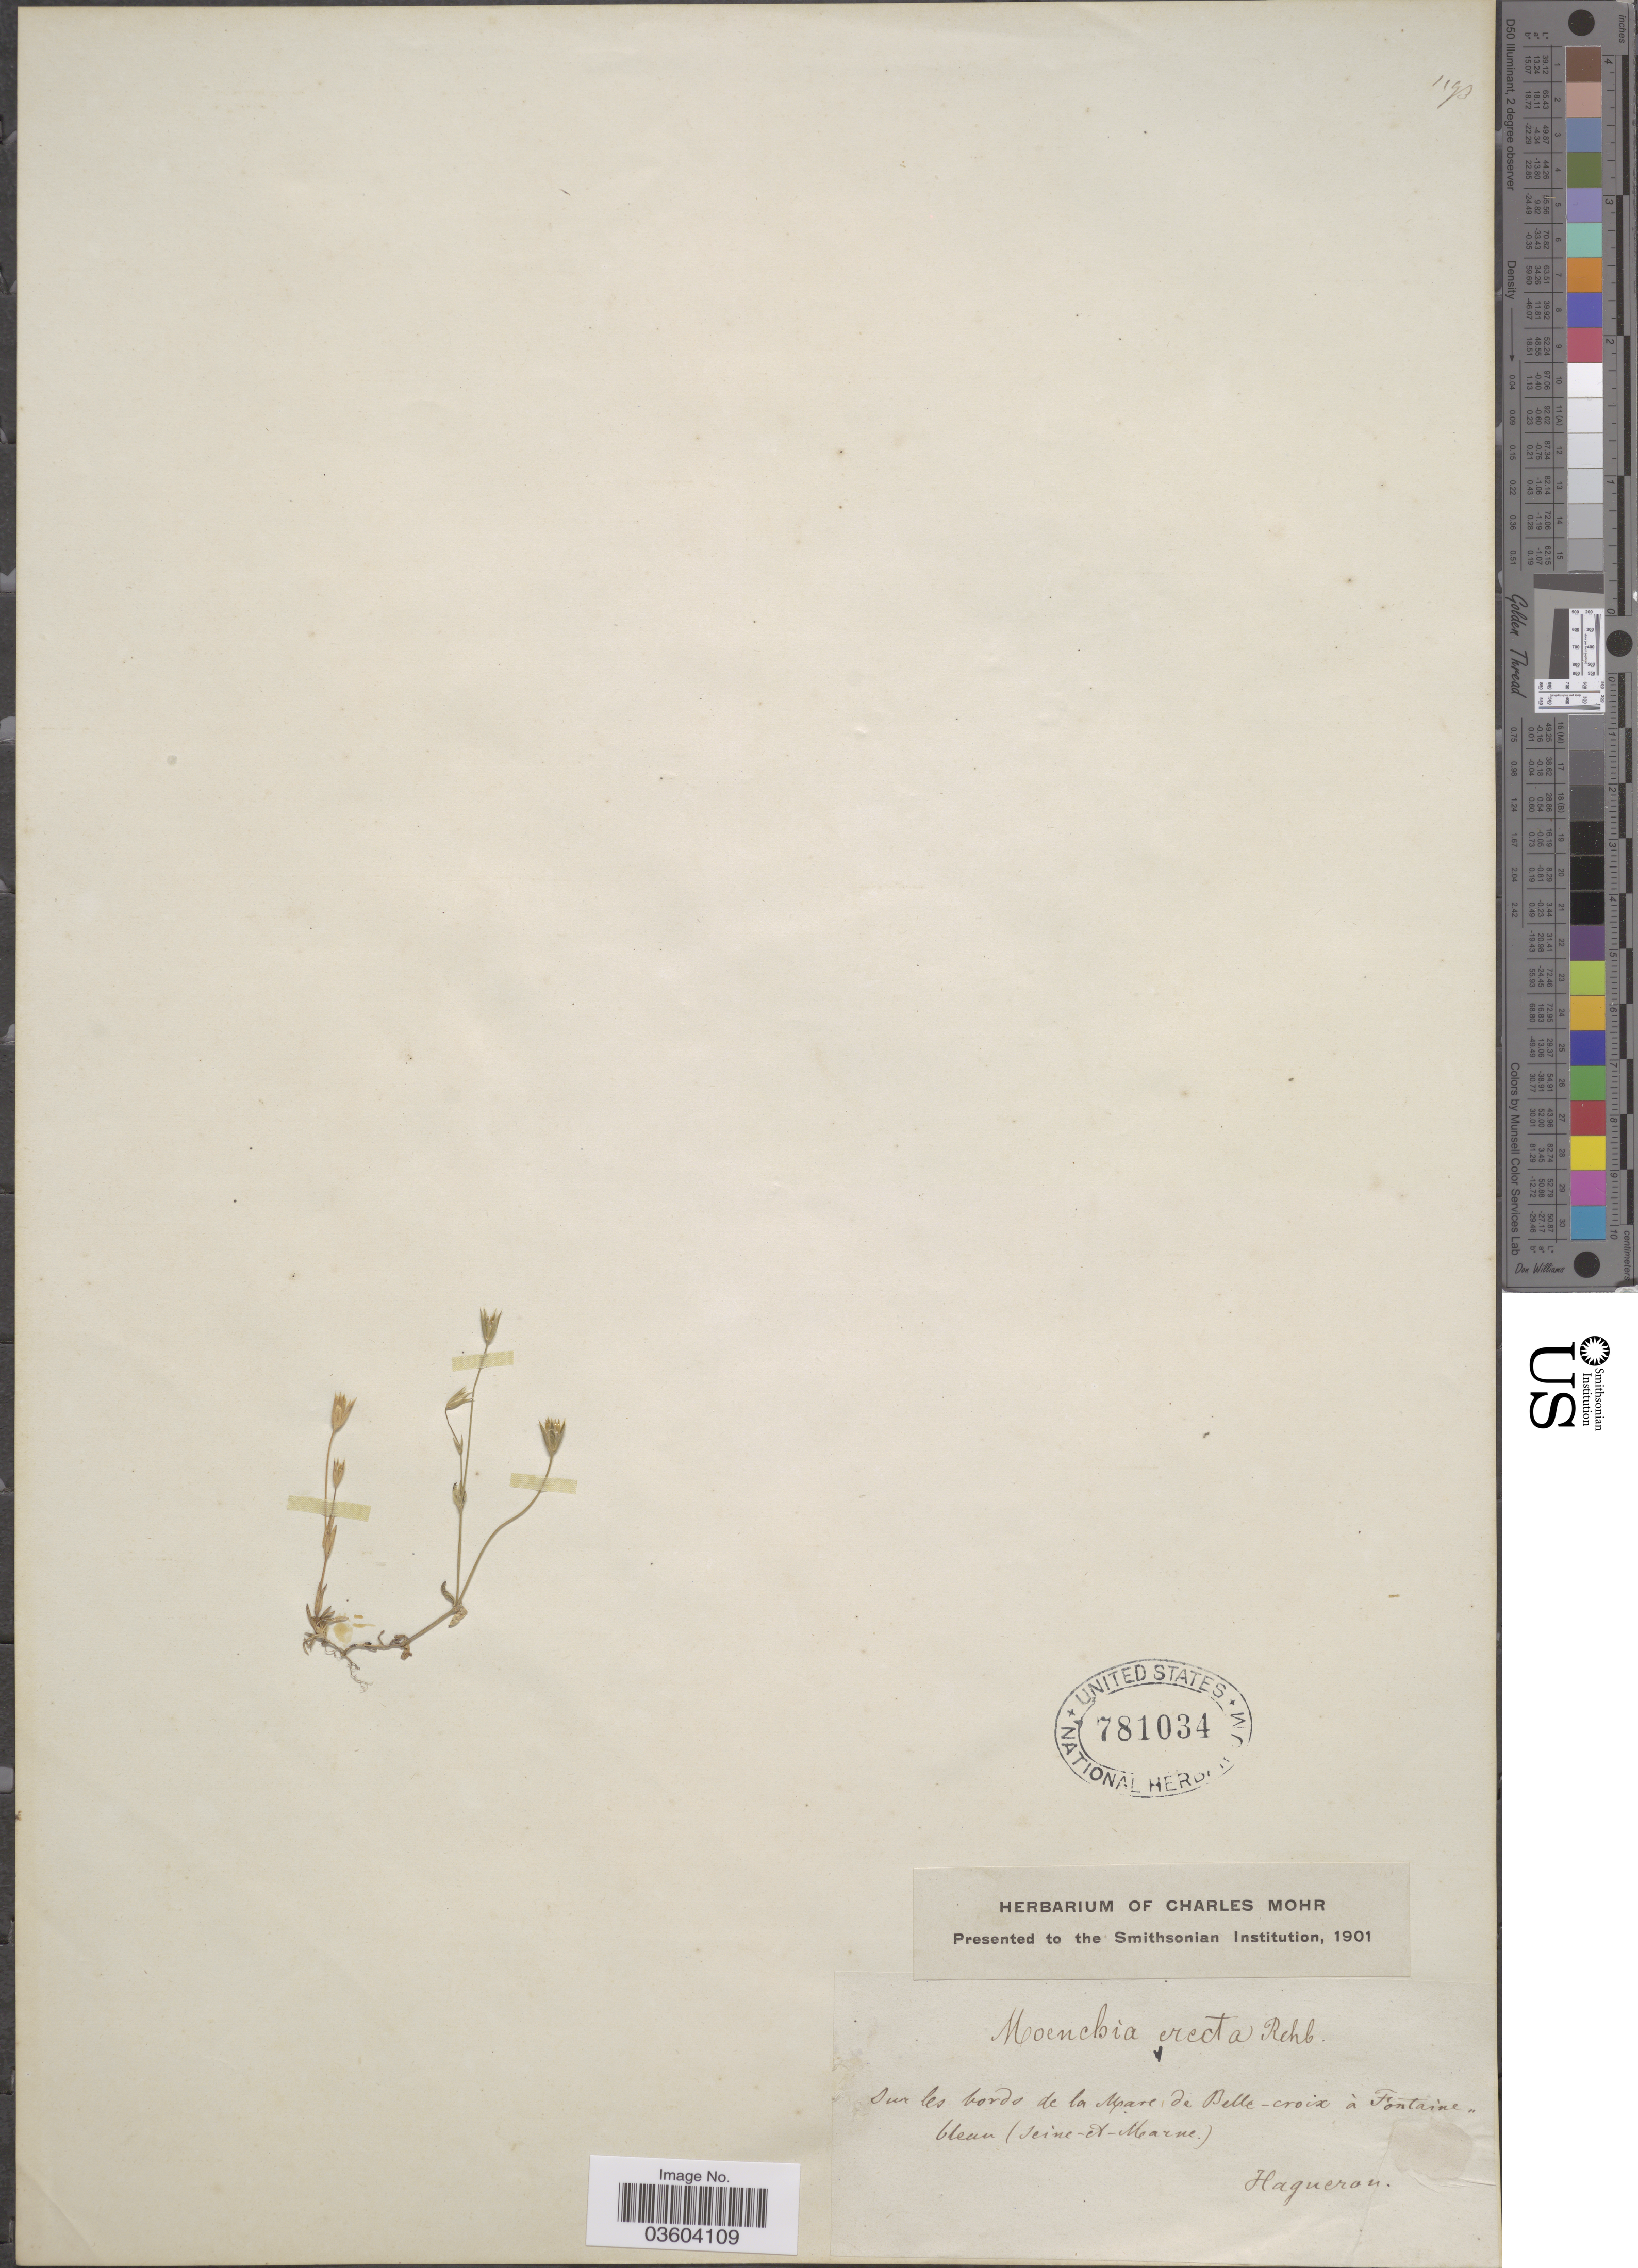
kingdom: Plantae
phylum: Tracheophyta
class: Magnoliopsida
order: Caryophyllales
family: Caryophyllaceae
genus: Moenchia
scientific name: Moenchia erecta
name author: (L.) G. Gaertn. et al.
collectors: Hagueron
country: France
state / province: Île-de-France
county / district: Seine-et-Marne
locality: Sur les bordes de la Mpare [interpreted], de Belle-croix à Fontaine, bleau (Seine-et-Marne).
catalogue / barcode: US 781034